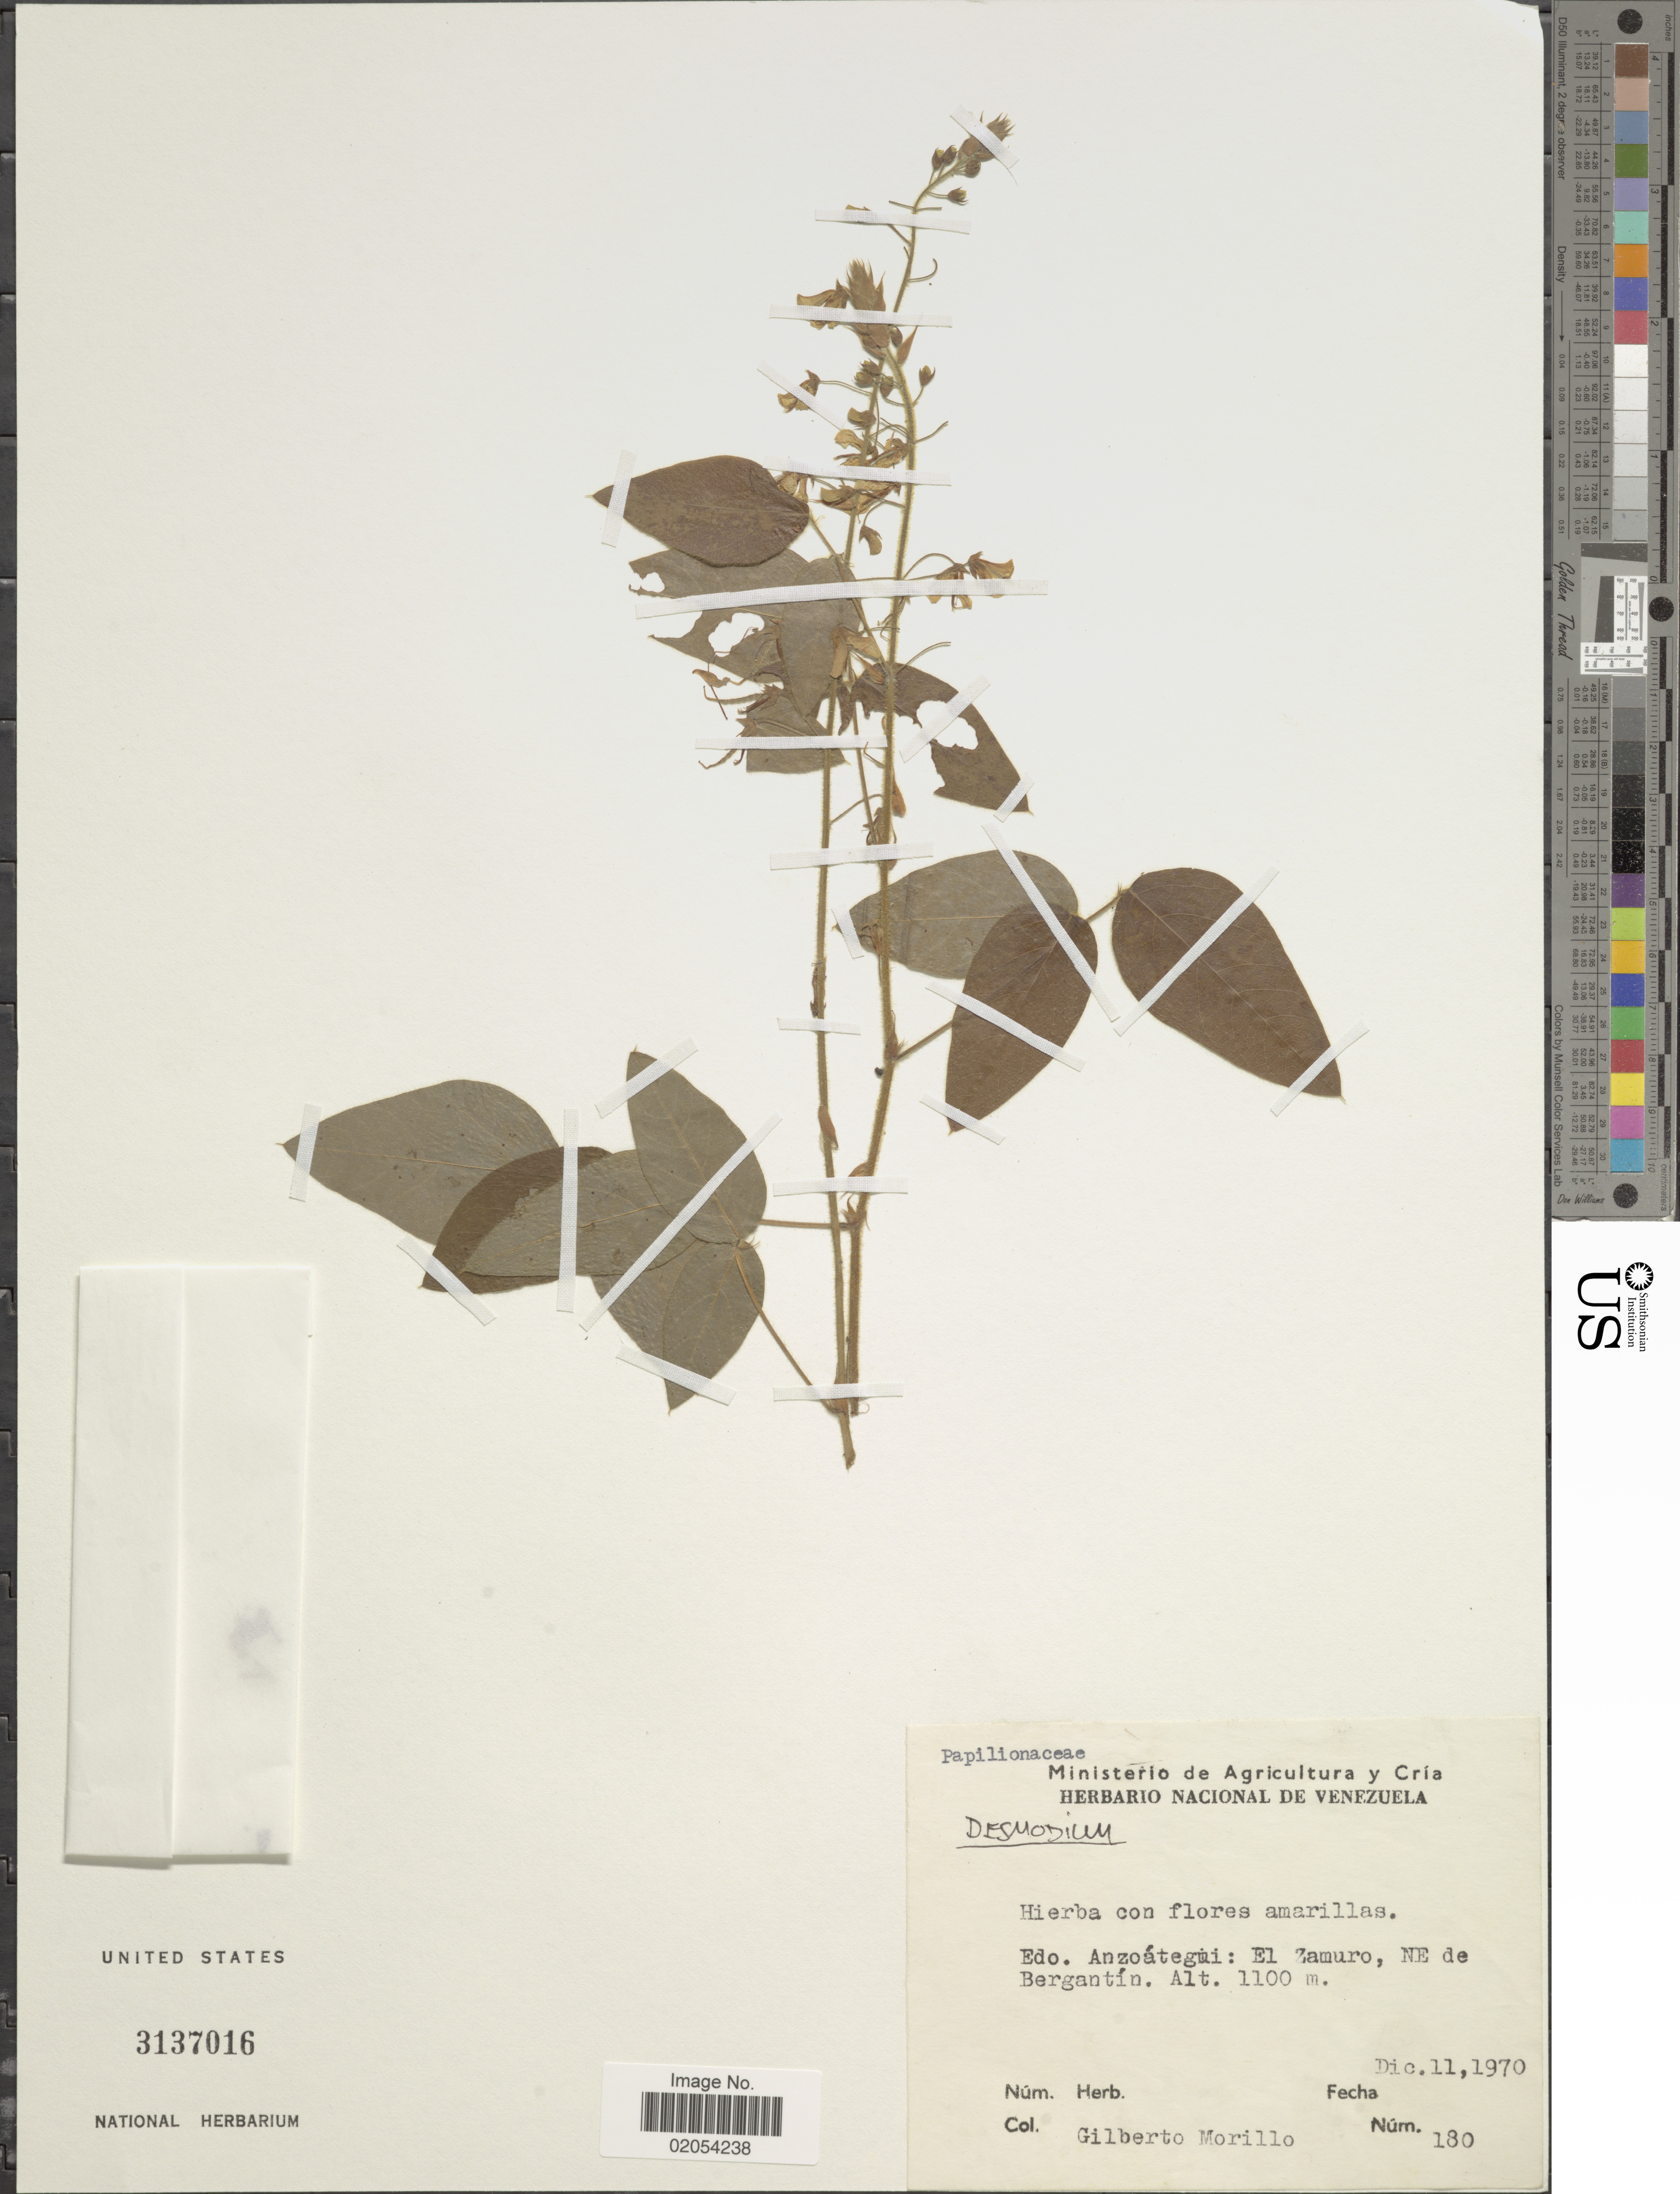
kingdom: Plantae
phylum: Tracheophyta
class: Magnoliopsida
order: Fabales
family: Fabaceae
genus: Desmodium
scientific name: Desmodium sp.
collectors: G. N. Morillo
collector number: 180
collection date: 1970-12-11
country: Venezuela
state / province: Anzoategui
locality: Edo. Anzoategui: El Zamuro, NE de Bergantin.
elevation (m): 1100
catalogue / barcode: US 3137016